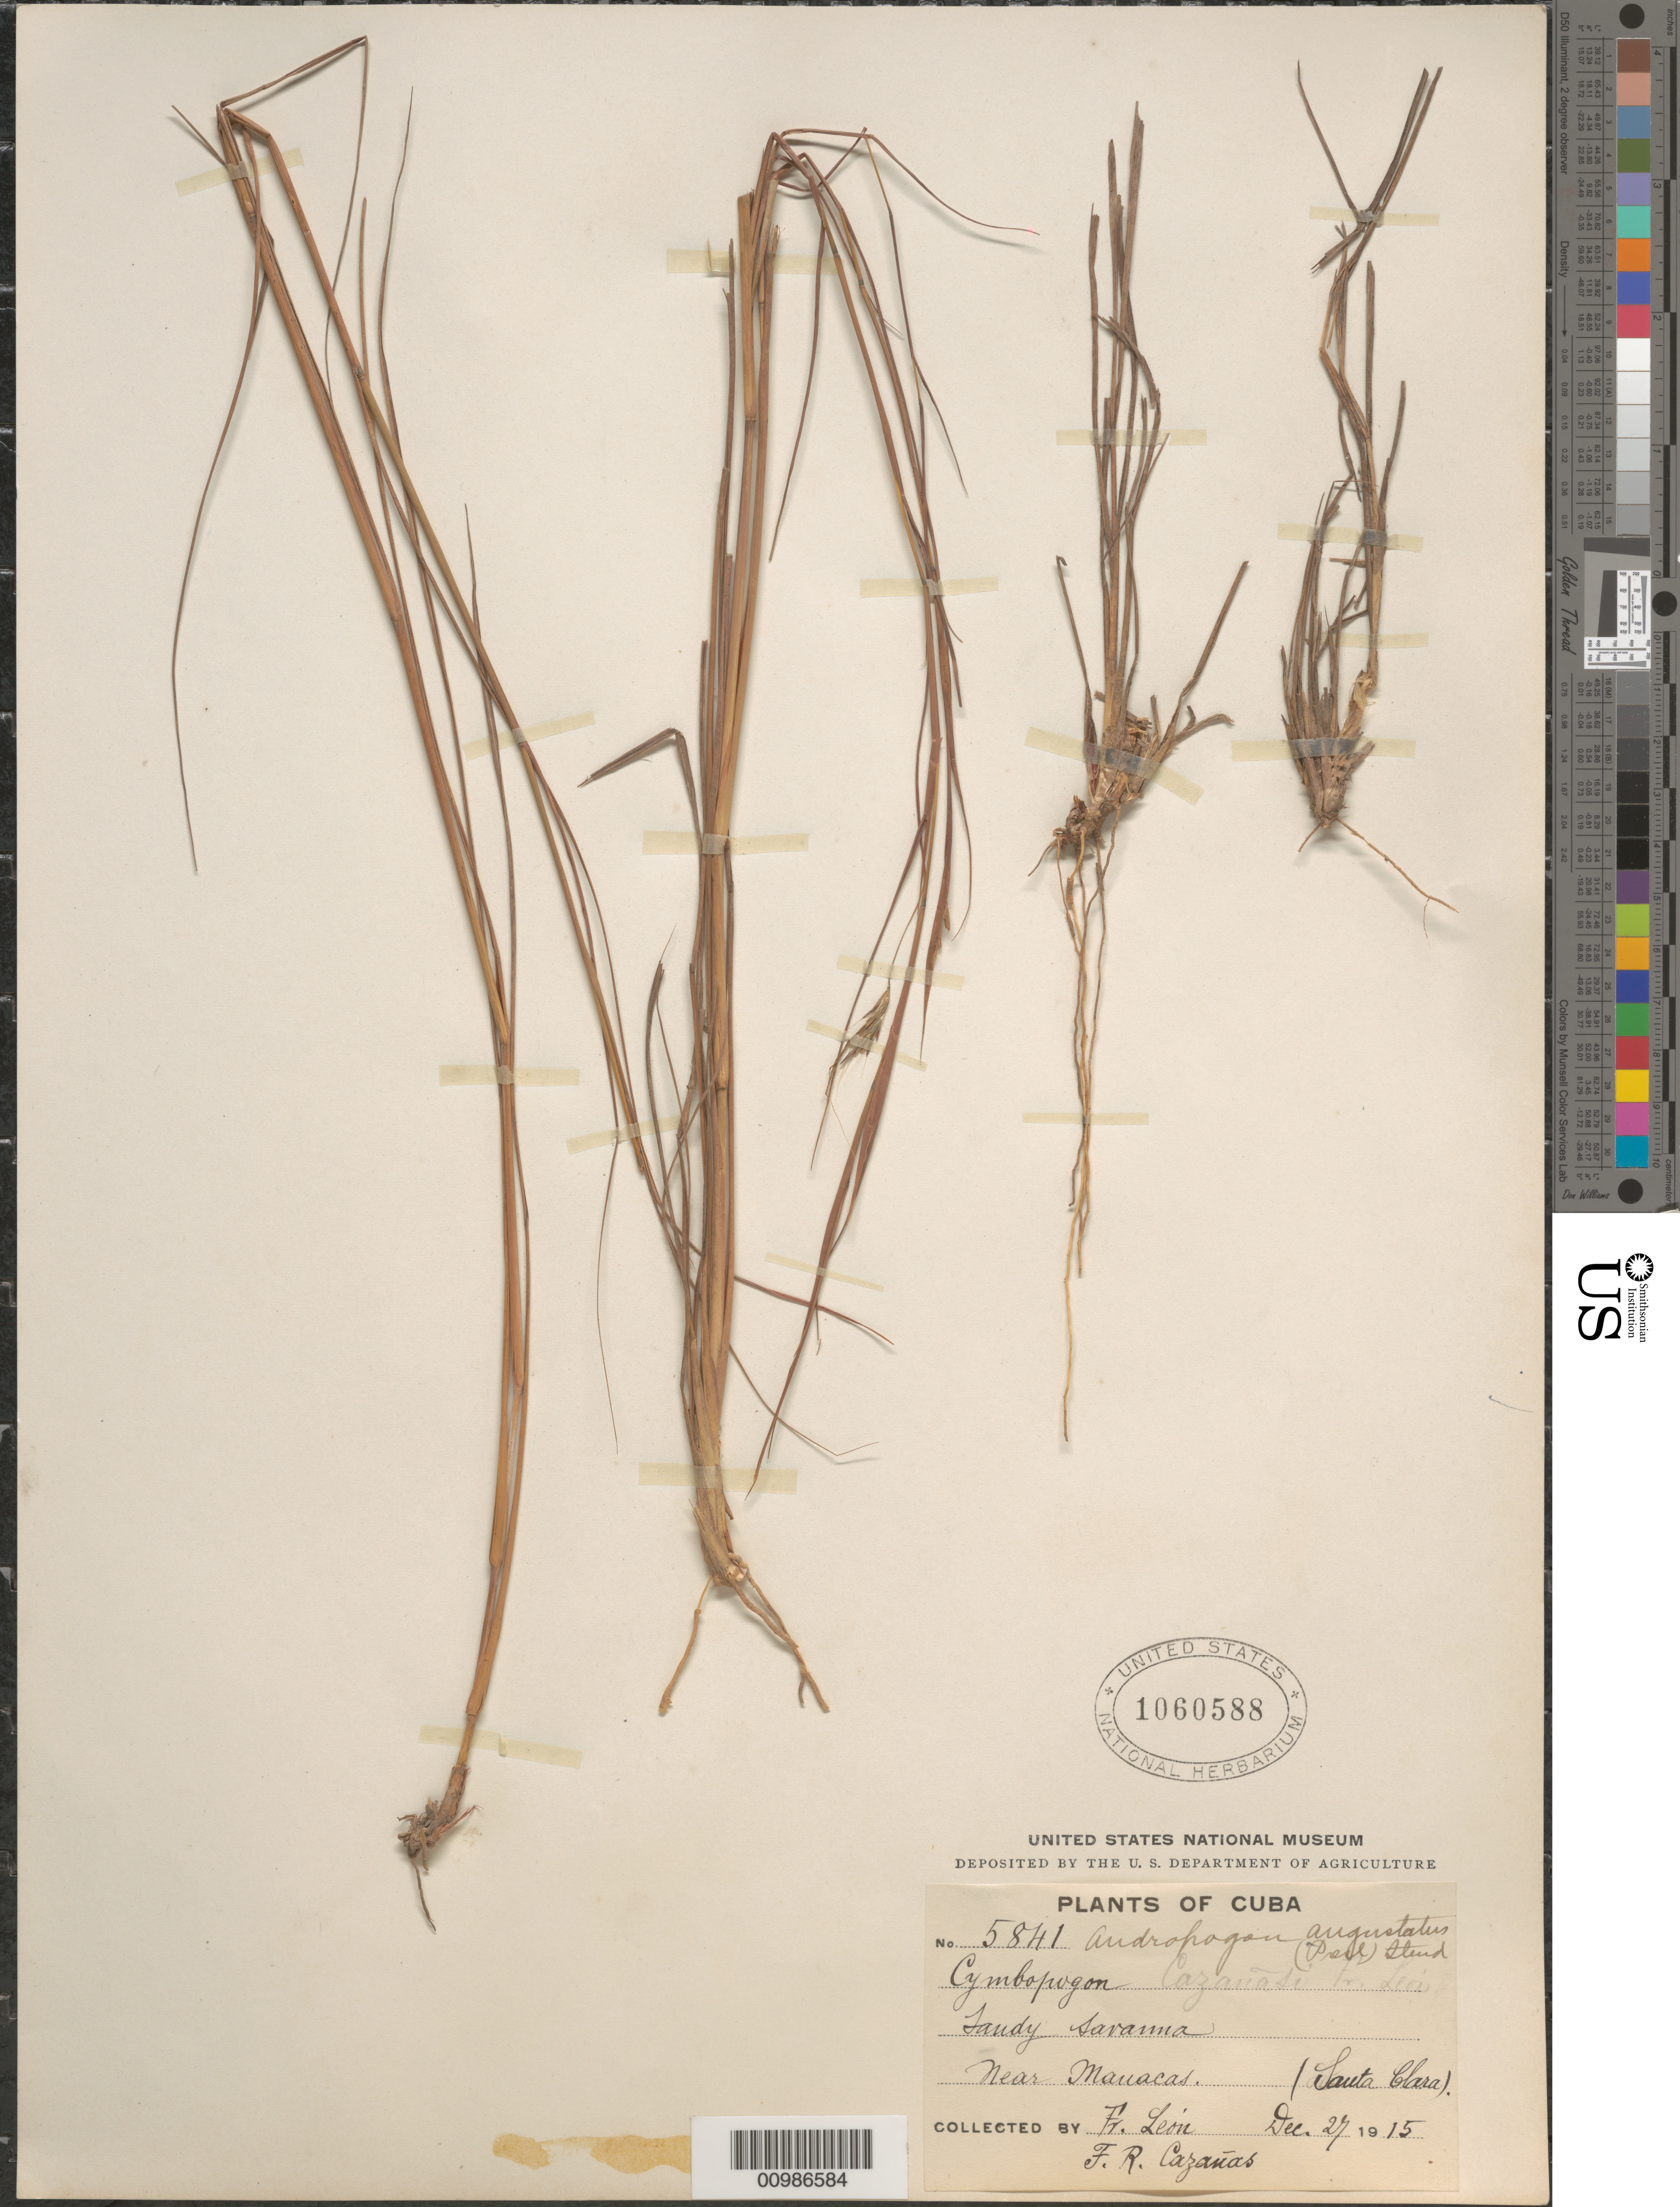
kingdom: Plantae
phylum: Tracheophyta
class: Liliopsida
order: Poales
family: Poaceae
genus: Andropogon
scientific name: Andropogon angustatus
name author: (J. Presl) Steud.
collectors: Bro. León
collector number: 5841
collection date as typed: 27 Dec 1915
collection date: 1915-12-27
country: Cuba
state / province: Las Villas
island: Cuba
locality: near manacas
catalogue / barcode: US 1060588